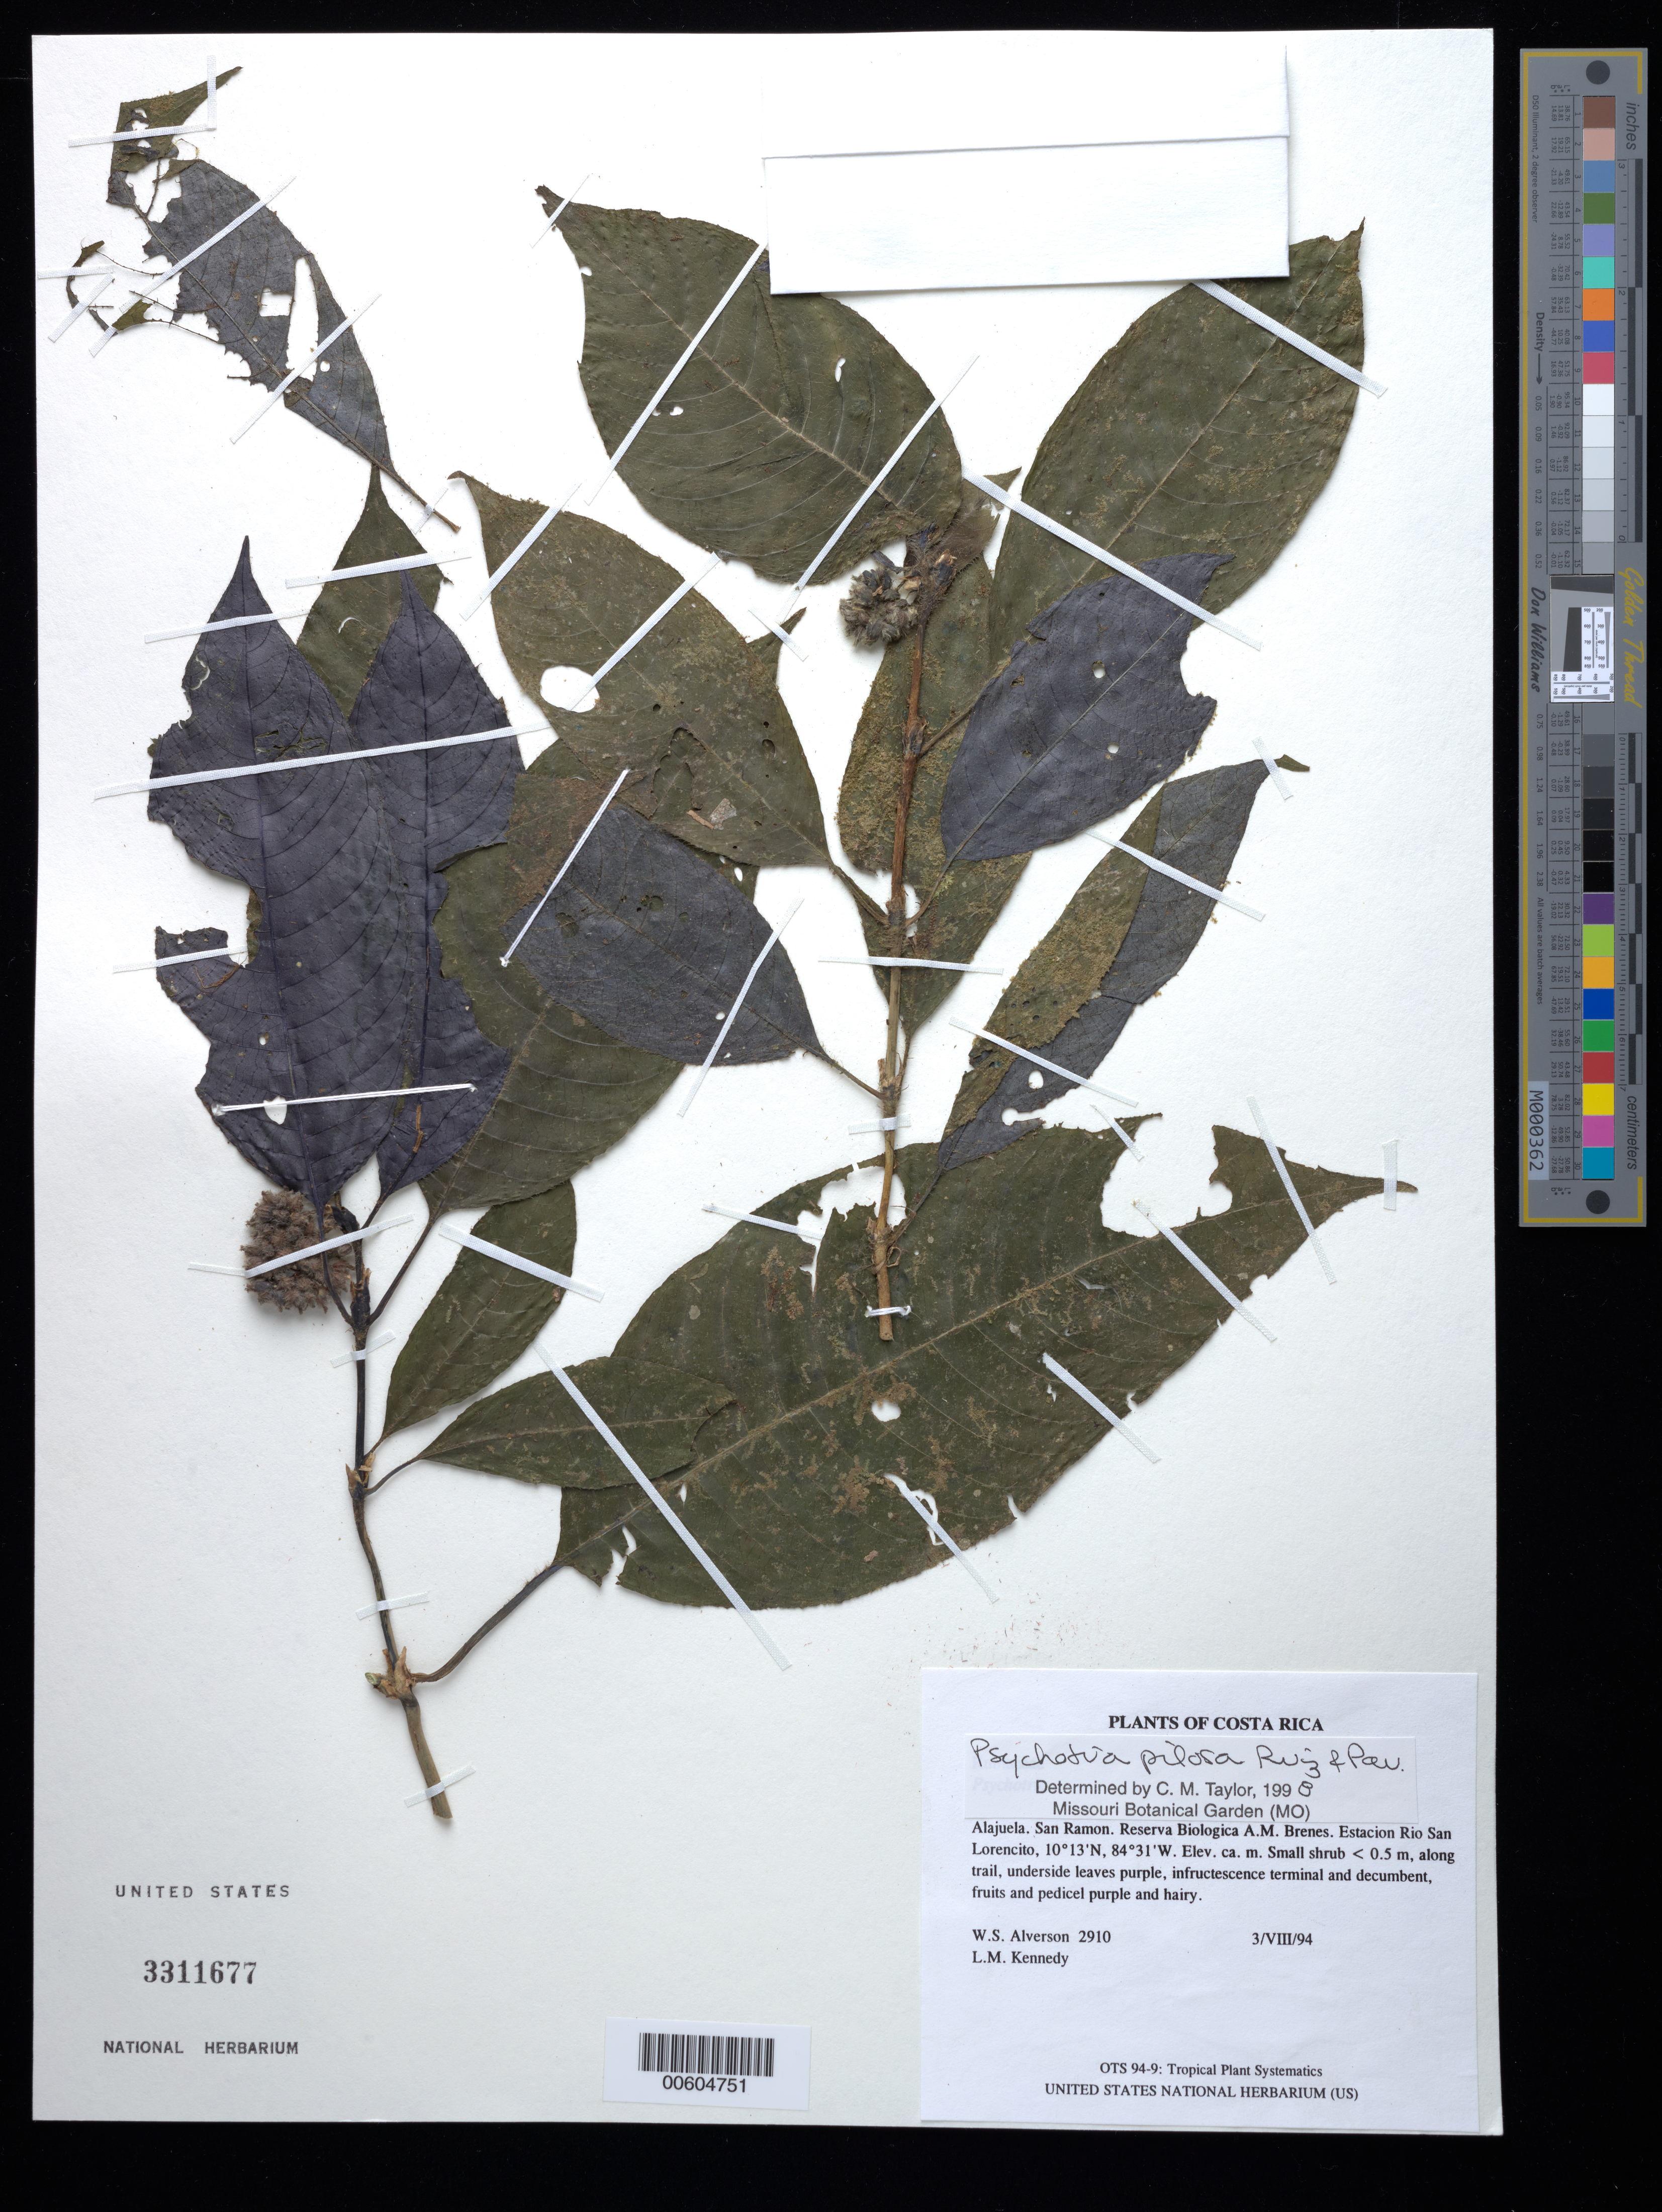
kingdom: Plantae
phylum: Tracheophyta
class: Magnoliopsida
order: Gentianales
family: Rubiaceae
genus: Psychotria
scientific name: Psychotria pilosa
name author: Ruiz & Pav.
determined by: Taylor, Charlotte M.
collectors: W. S. Alverson & L. M. Kennedy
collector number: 2910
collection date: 1994-08-03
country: Costa Rica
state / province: Alajuela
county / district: San Ramon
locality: Reserva Biologica A.M. Brenes. Estacion Rio San Lorencito.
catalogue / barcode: US 3311677